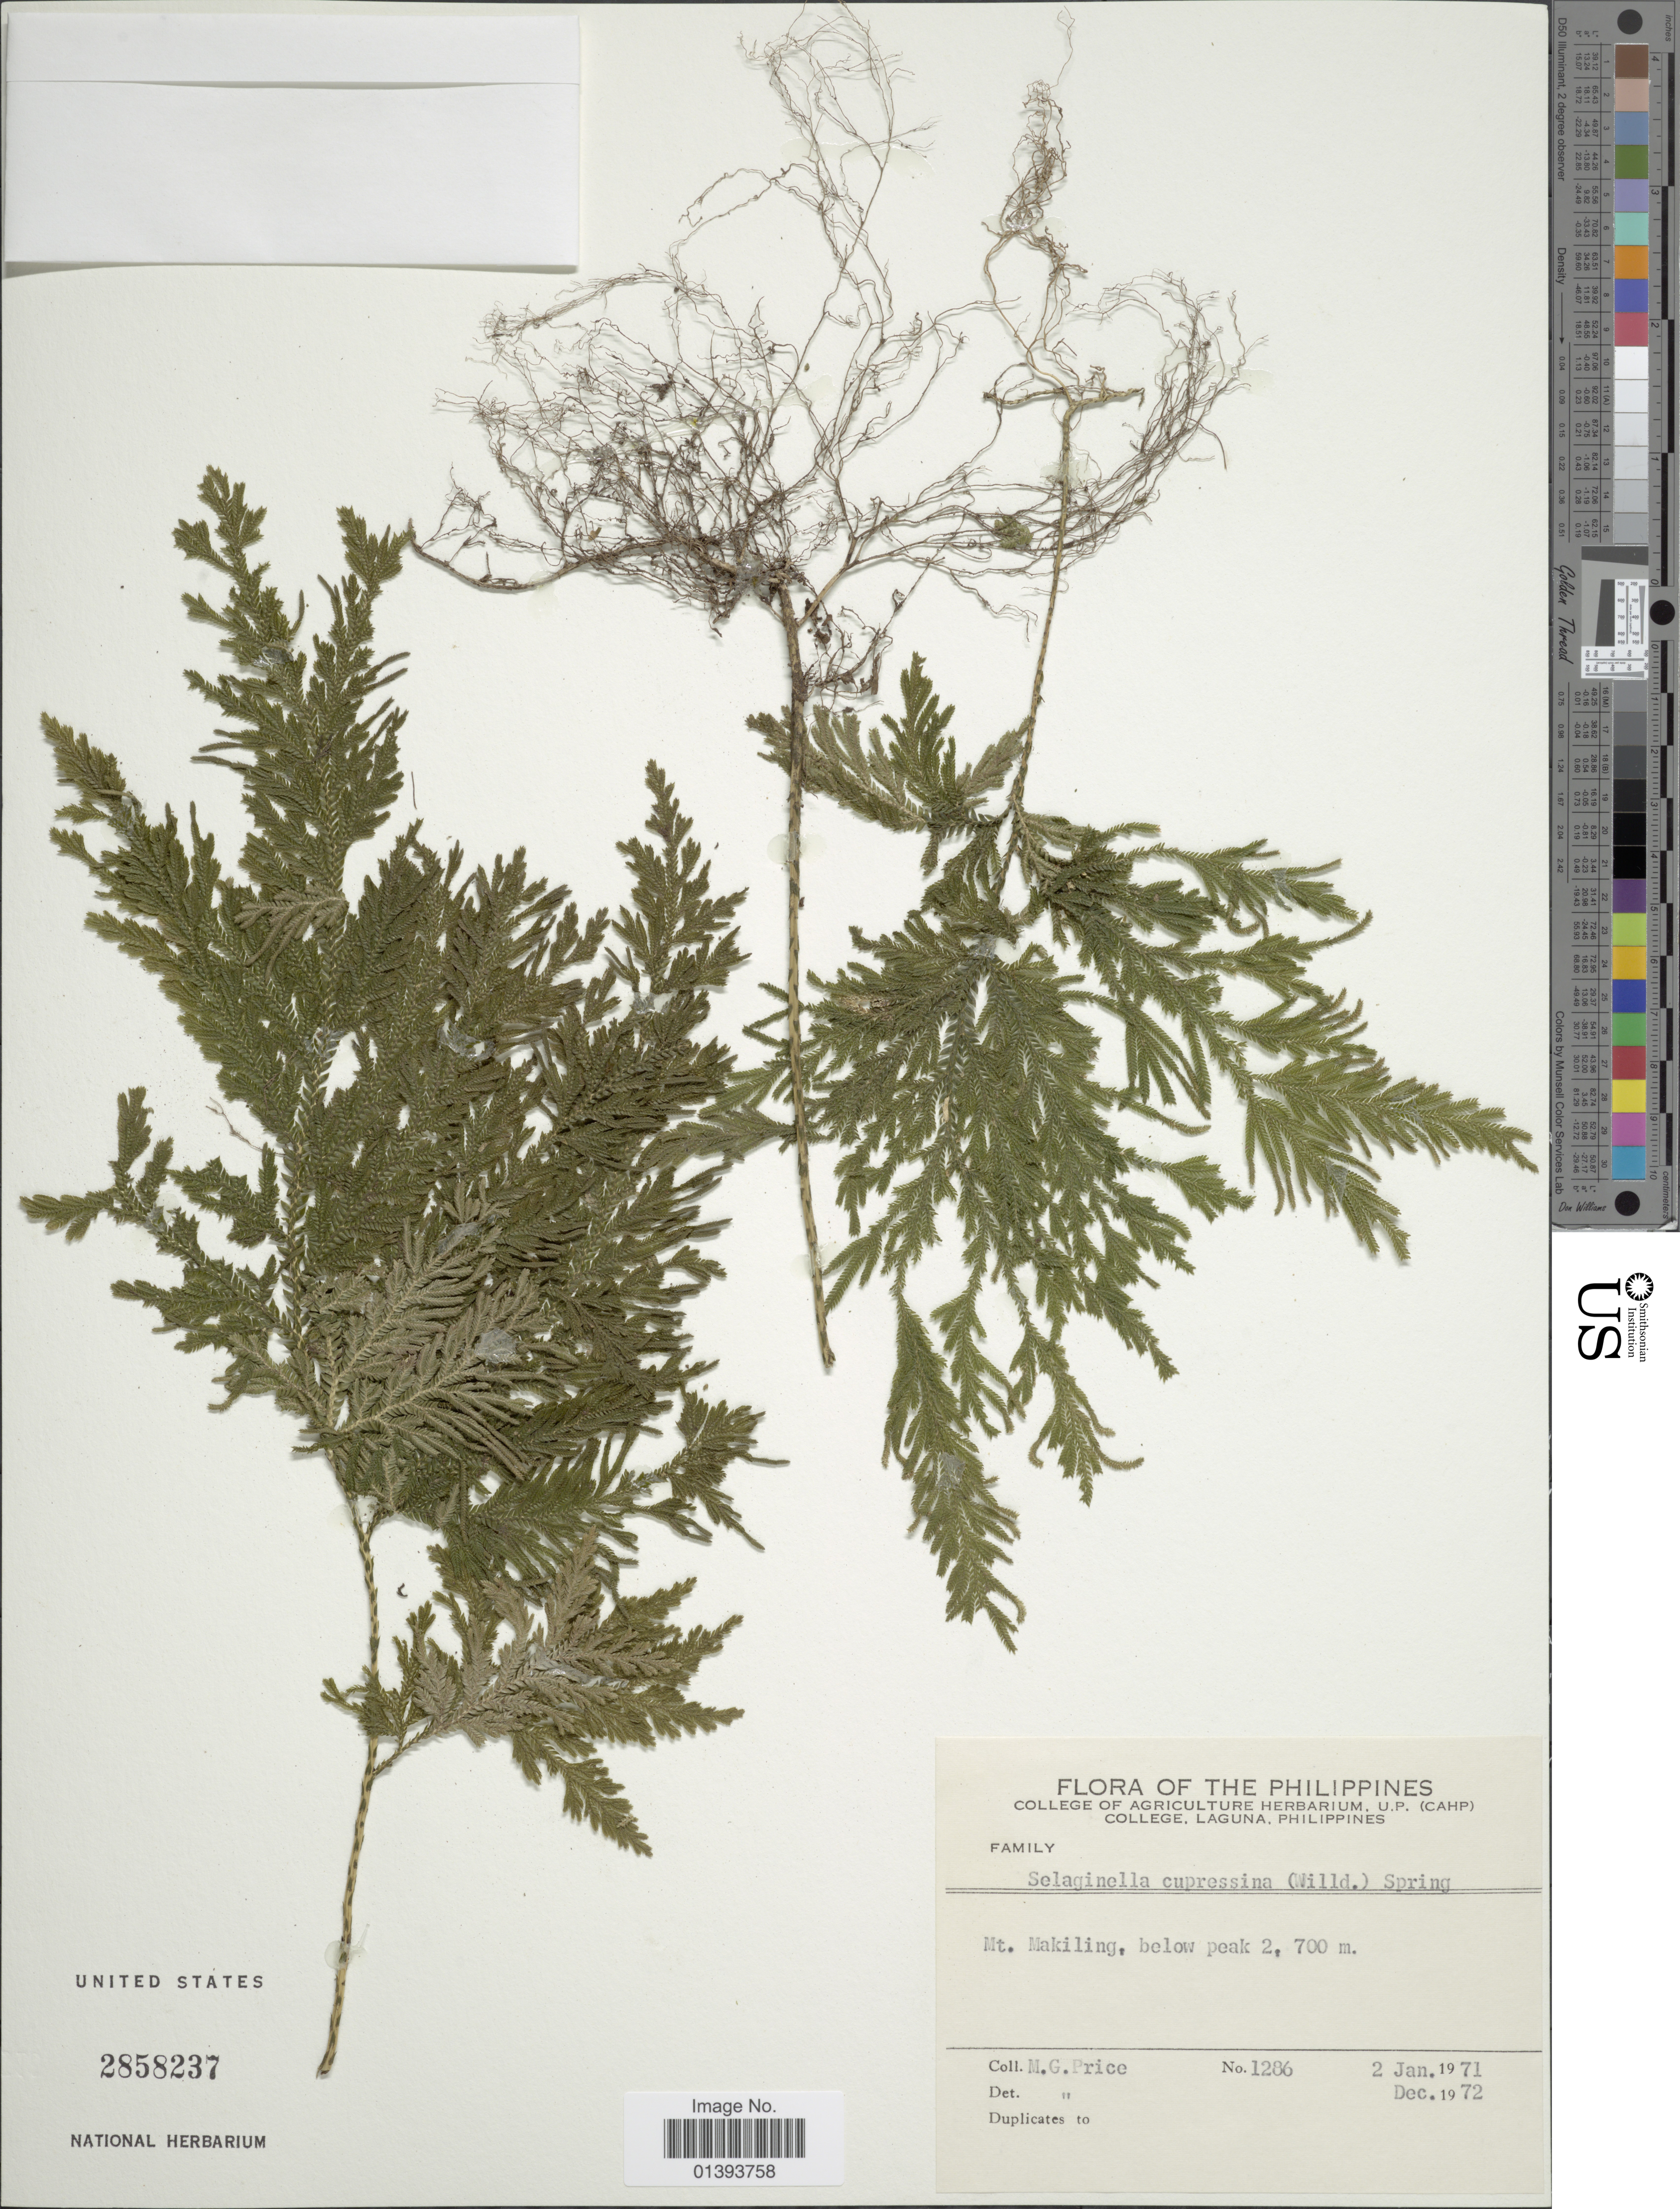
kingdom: Plantae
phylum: Tracheophyta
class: Lycopodiopsida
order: Selaginellales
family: Selaginellaceae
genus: Selaginella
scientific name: Selaginella cupressina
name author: (Willd.) Spring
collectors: M. G. Price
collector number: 1286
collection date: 1971-01-02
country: Philippines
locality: Mt. Makiling, below peak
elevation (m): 2700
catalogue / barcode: US 2858237